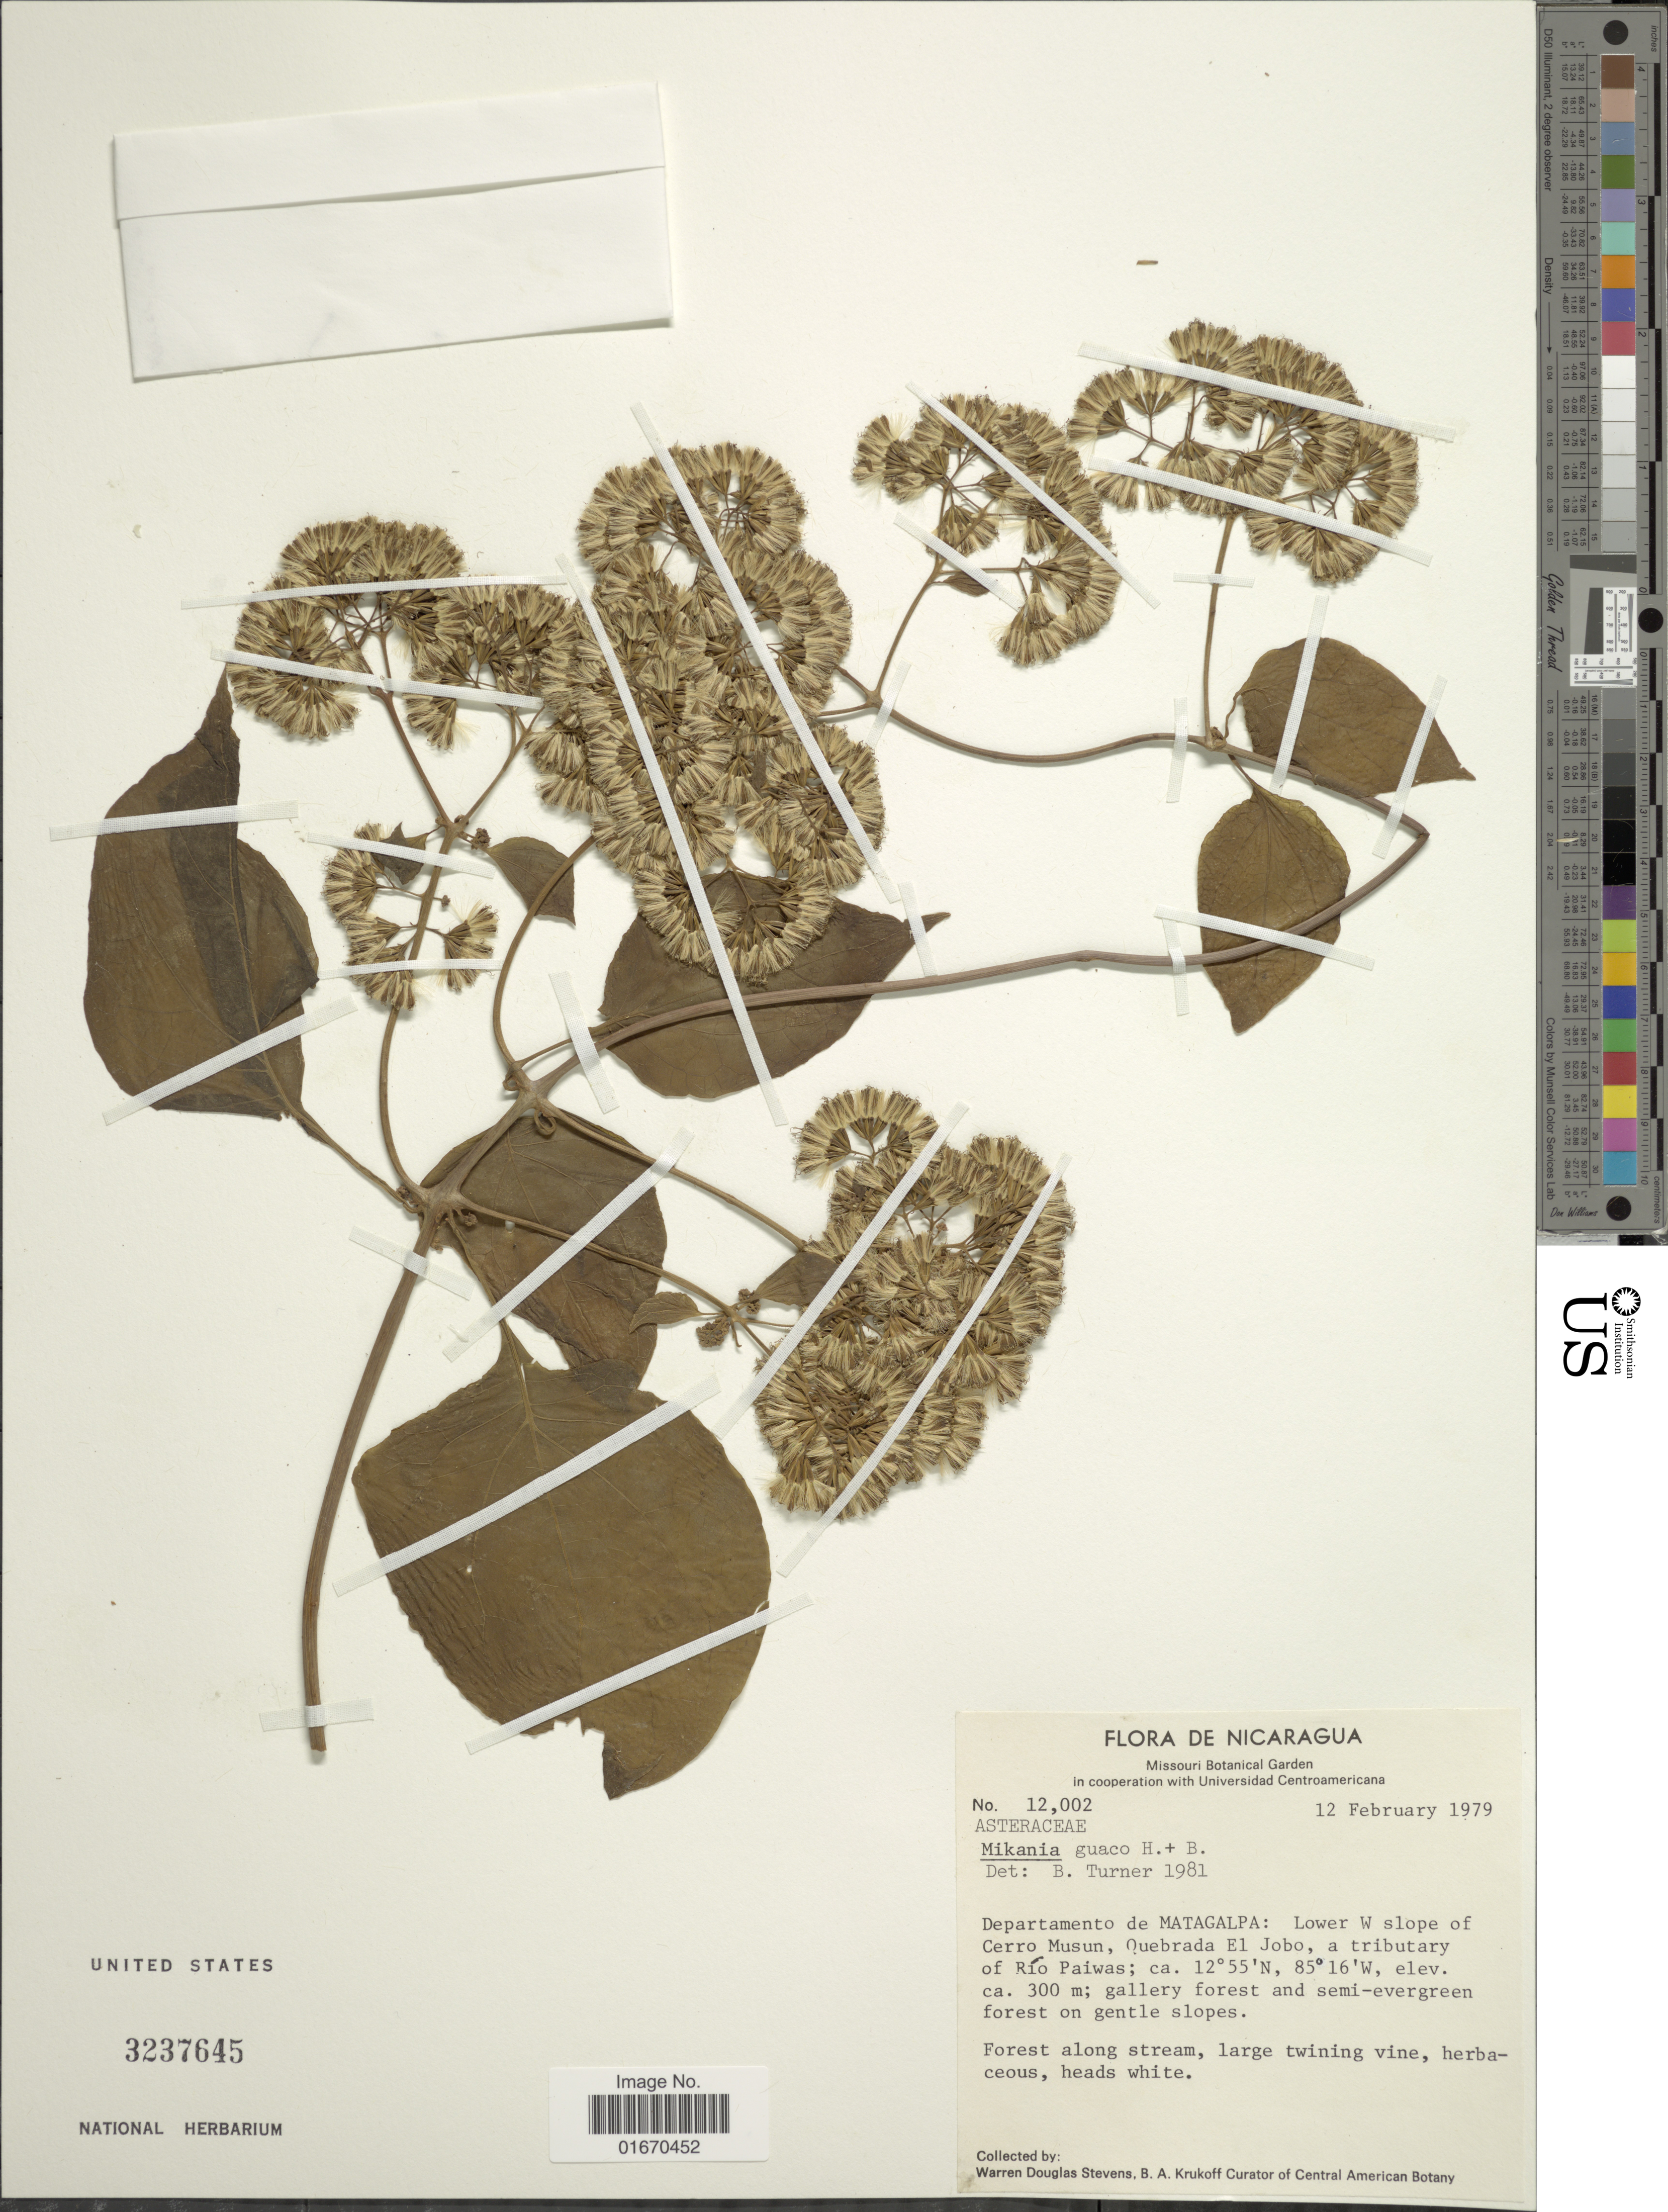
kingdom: Plantae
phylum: Tracheophyta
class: Magnoliopsida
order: Asterales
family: Asteraceae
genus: Mikania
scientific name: Mikania guaco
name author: Humb. & Bonpl.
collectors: W. D. Stevens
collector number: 12002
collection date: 1979-02-12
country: Nicaragua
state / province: Matagalpa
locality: Lower W slope of Cerro Musun, Quebrada El Jobo, a tributary of Rio Paiwas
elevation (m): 300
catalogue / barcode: US 3237645